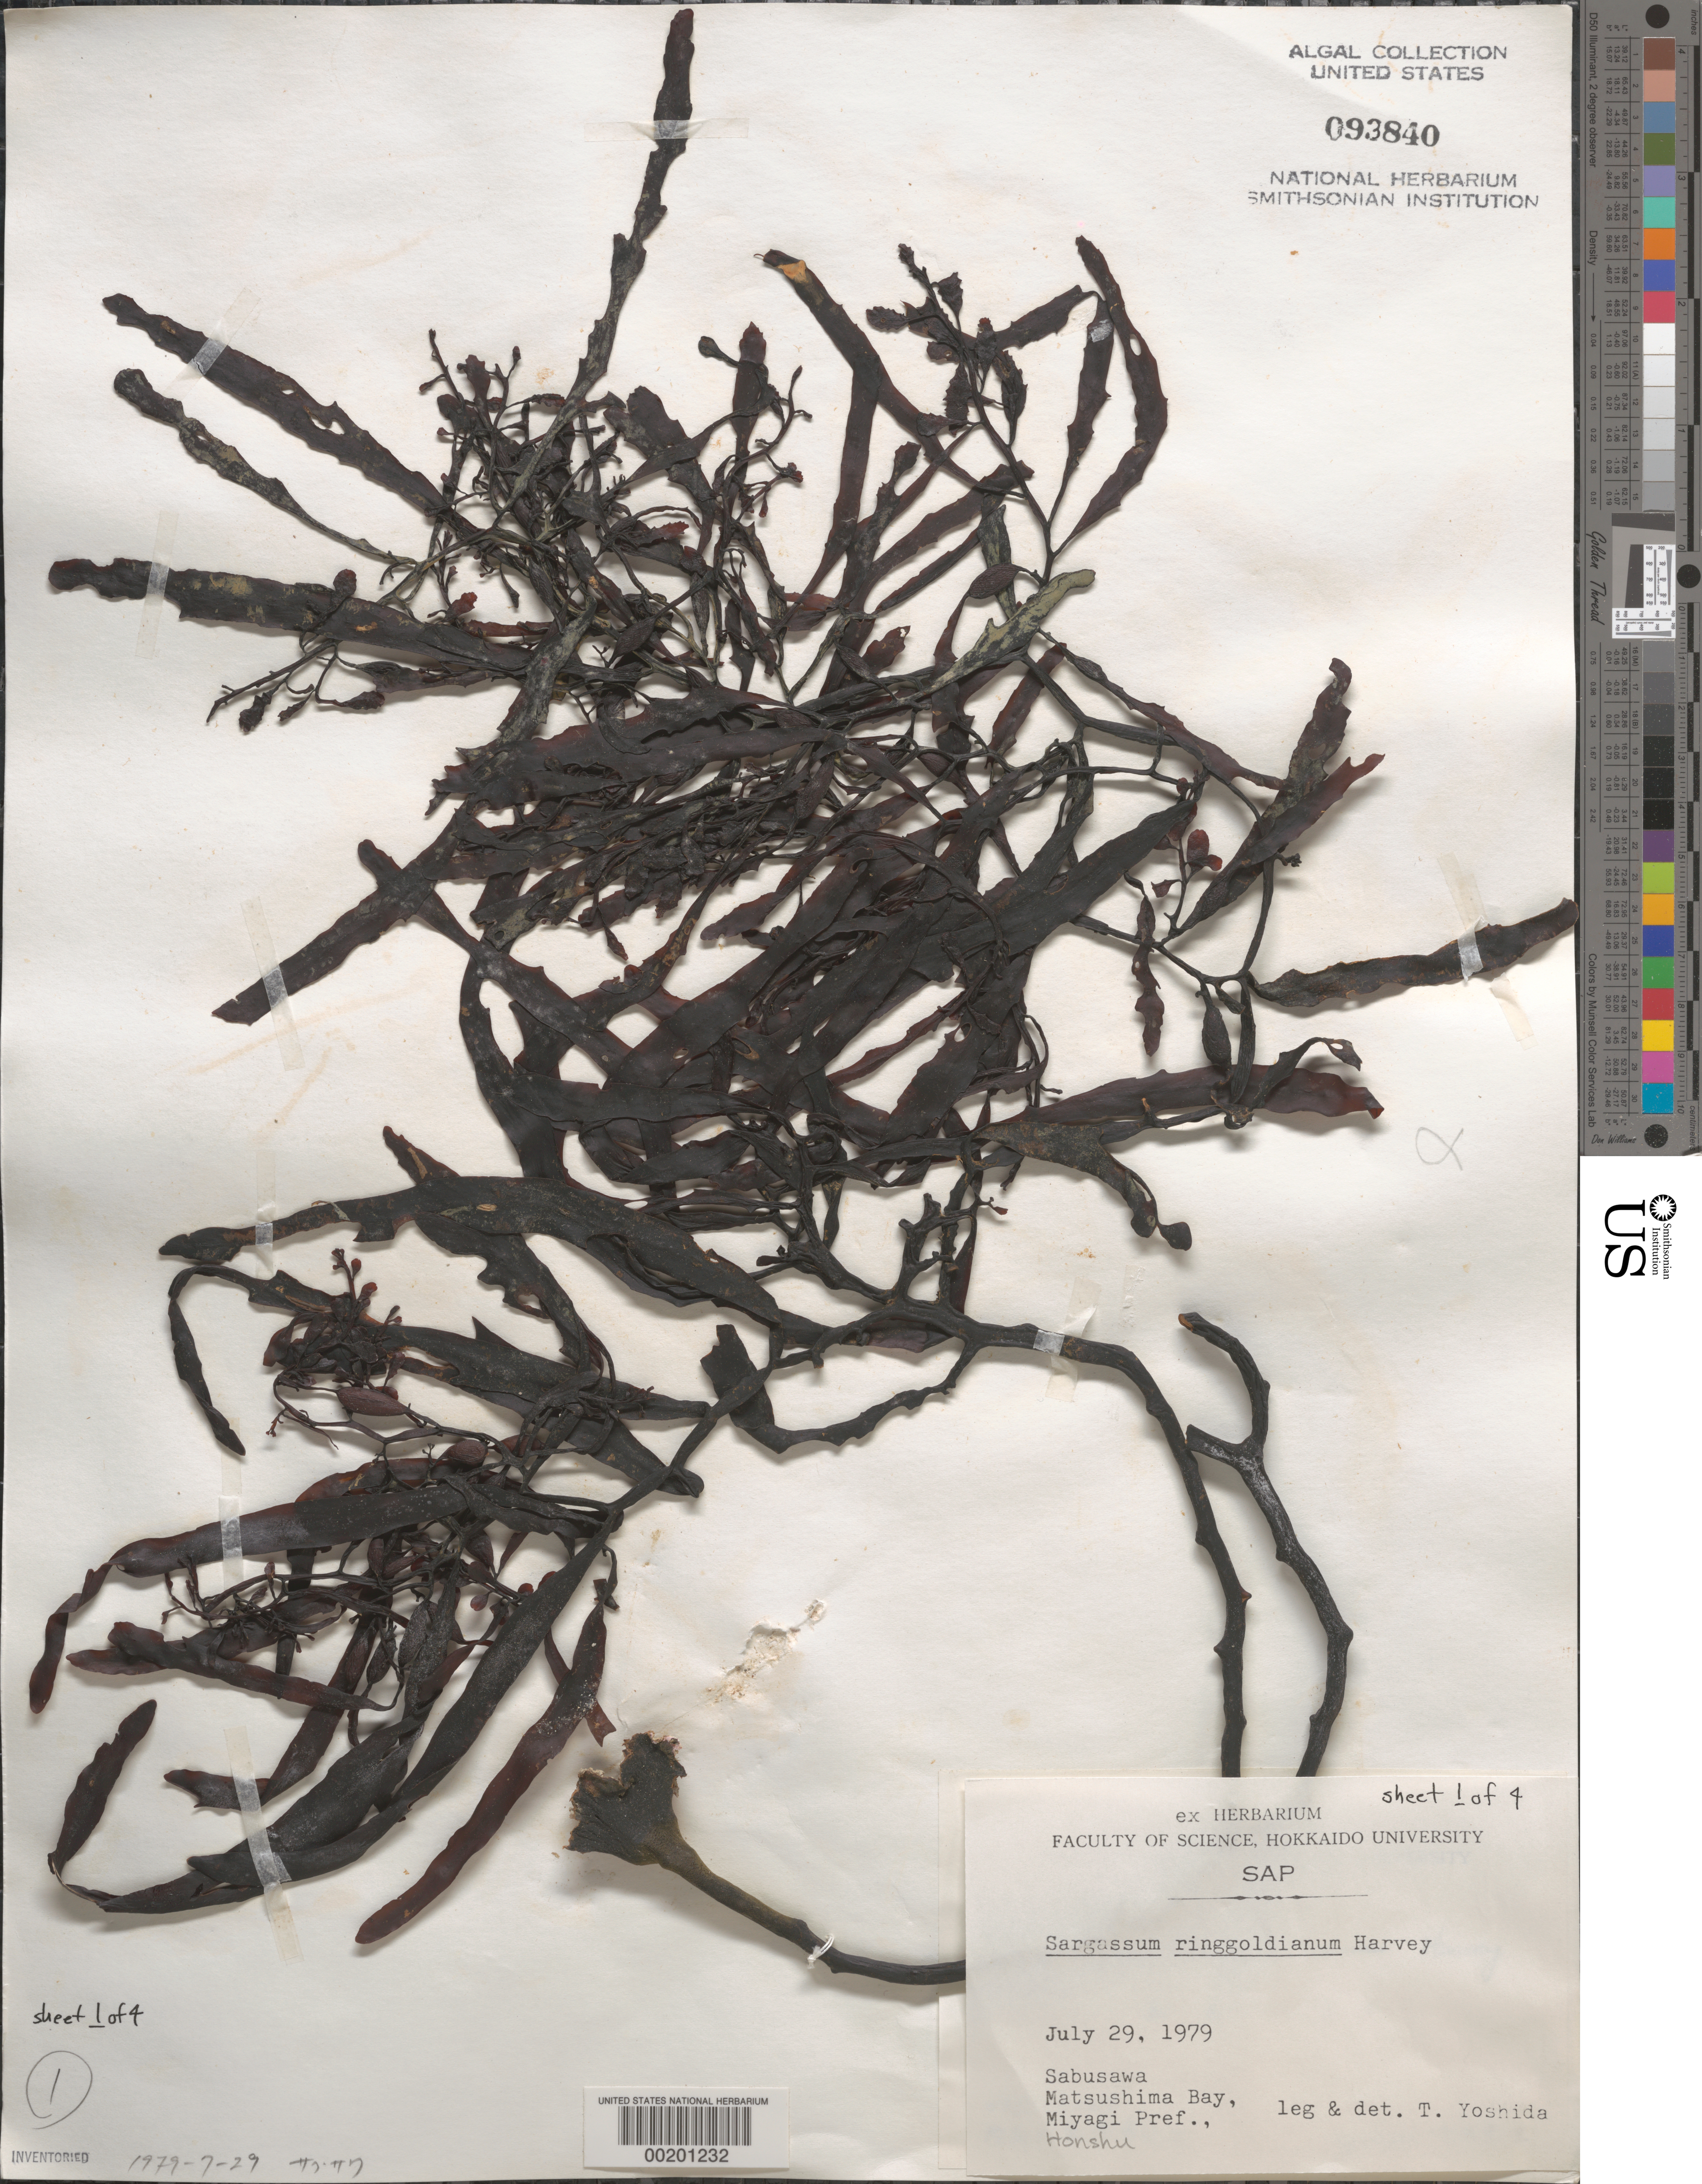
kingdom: Chromista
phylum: Ochrophyta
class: Phaeophyceae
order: Fucales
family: Sargassaceae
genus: Sargassum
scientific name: Sargassum ringgoldianum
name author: Harv.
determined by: Yoshida, T.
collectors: T. Yoshida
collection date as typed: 29 Jul 1979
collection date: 1979-07-29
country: Japan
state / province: Miyagi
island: Sabusawa-jima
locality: Matsushima Bay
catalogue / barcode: US 93840